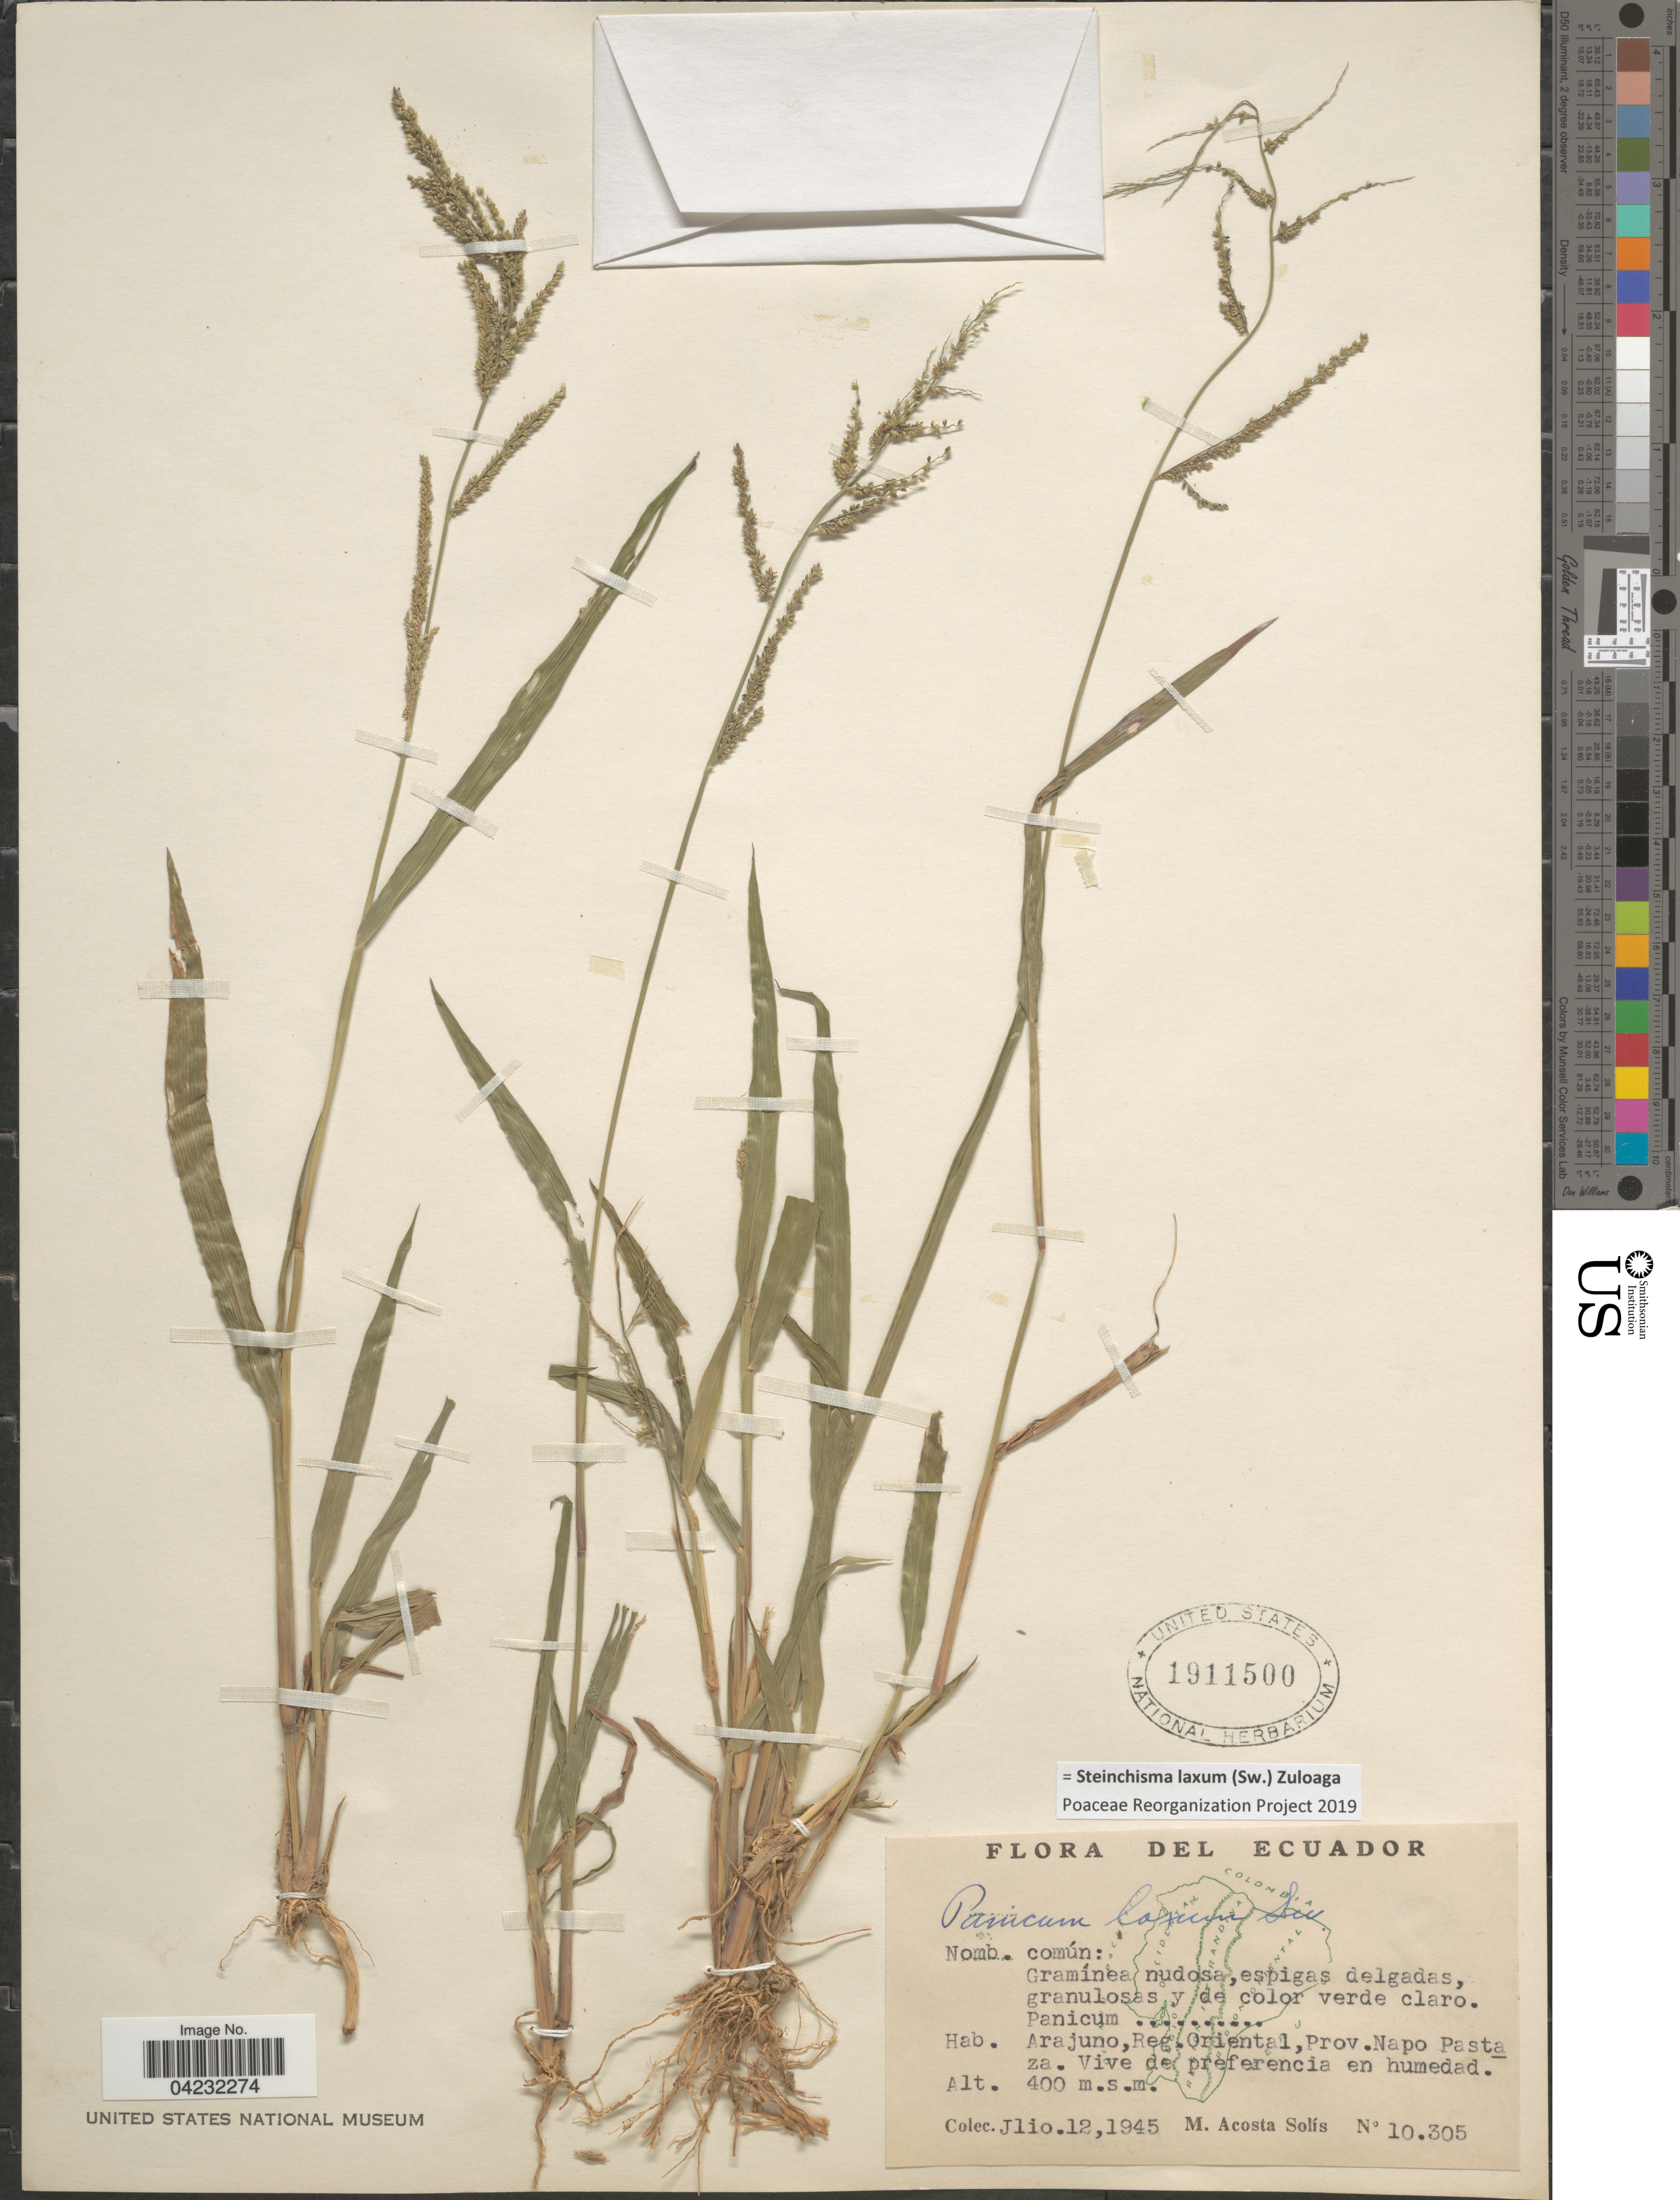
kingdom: Plantae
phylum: Tracheophyta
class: Liliopsida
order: Poales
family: Poaceae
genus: Steinchisma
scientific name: Steinchisma laxum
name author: (Sw.) Zuloaga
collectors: M. Acosta Solis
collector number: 10305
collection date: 1945-07-12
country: Ecuador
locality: Arajuno, Reg. Oriental, Prov. Napo Pastaza. Vive de preferencia en humeded.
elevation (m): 400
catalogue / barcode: US 1911500